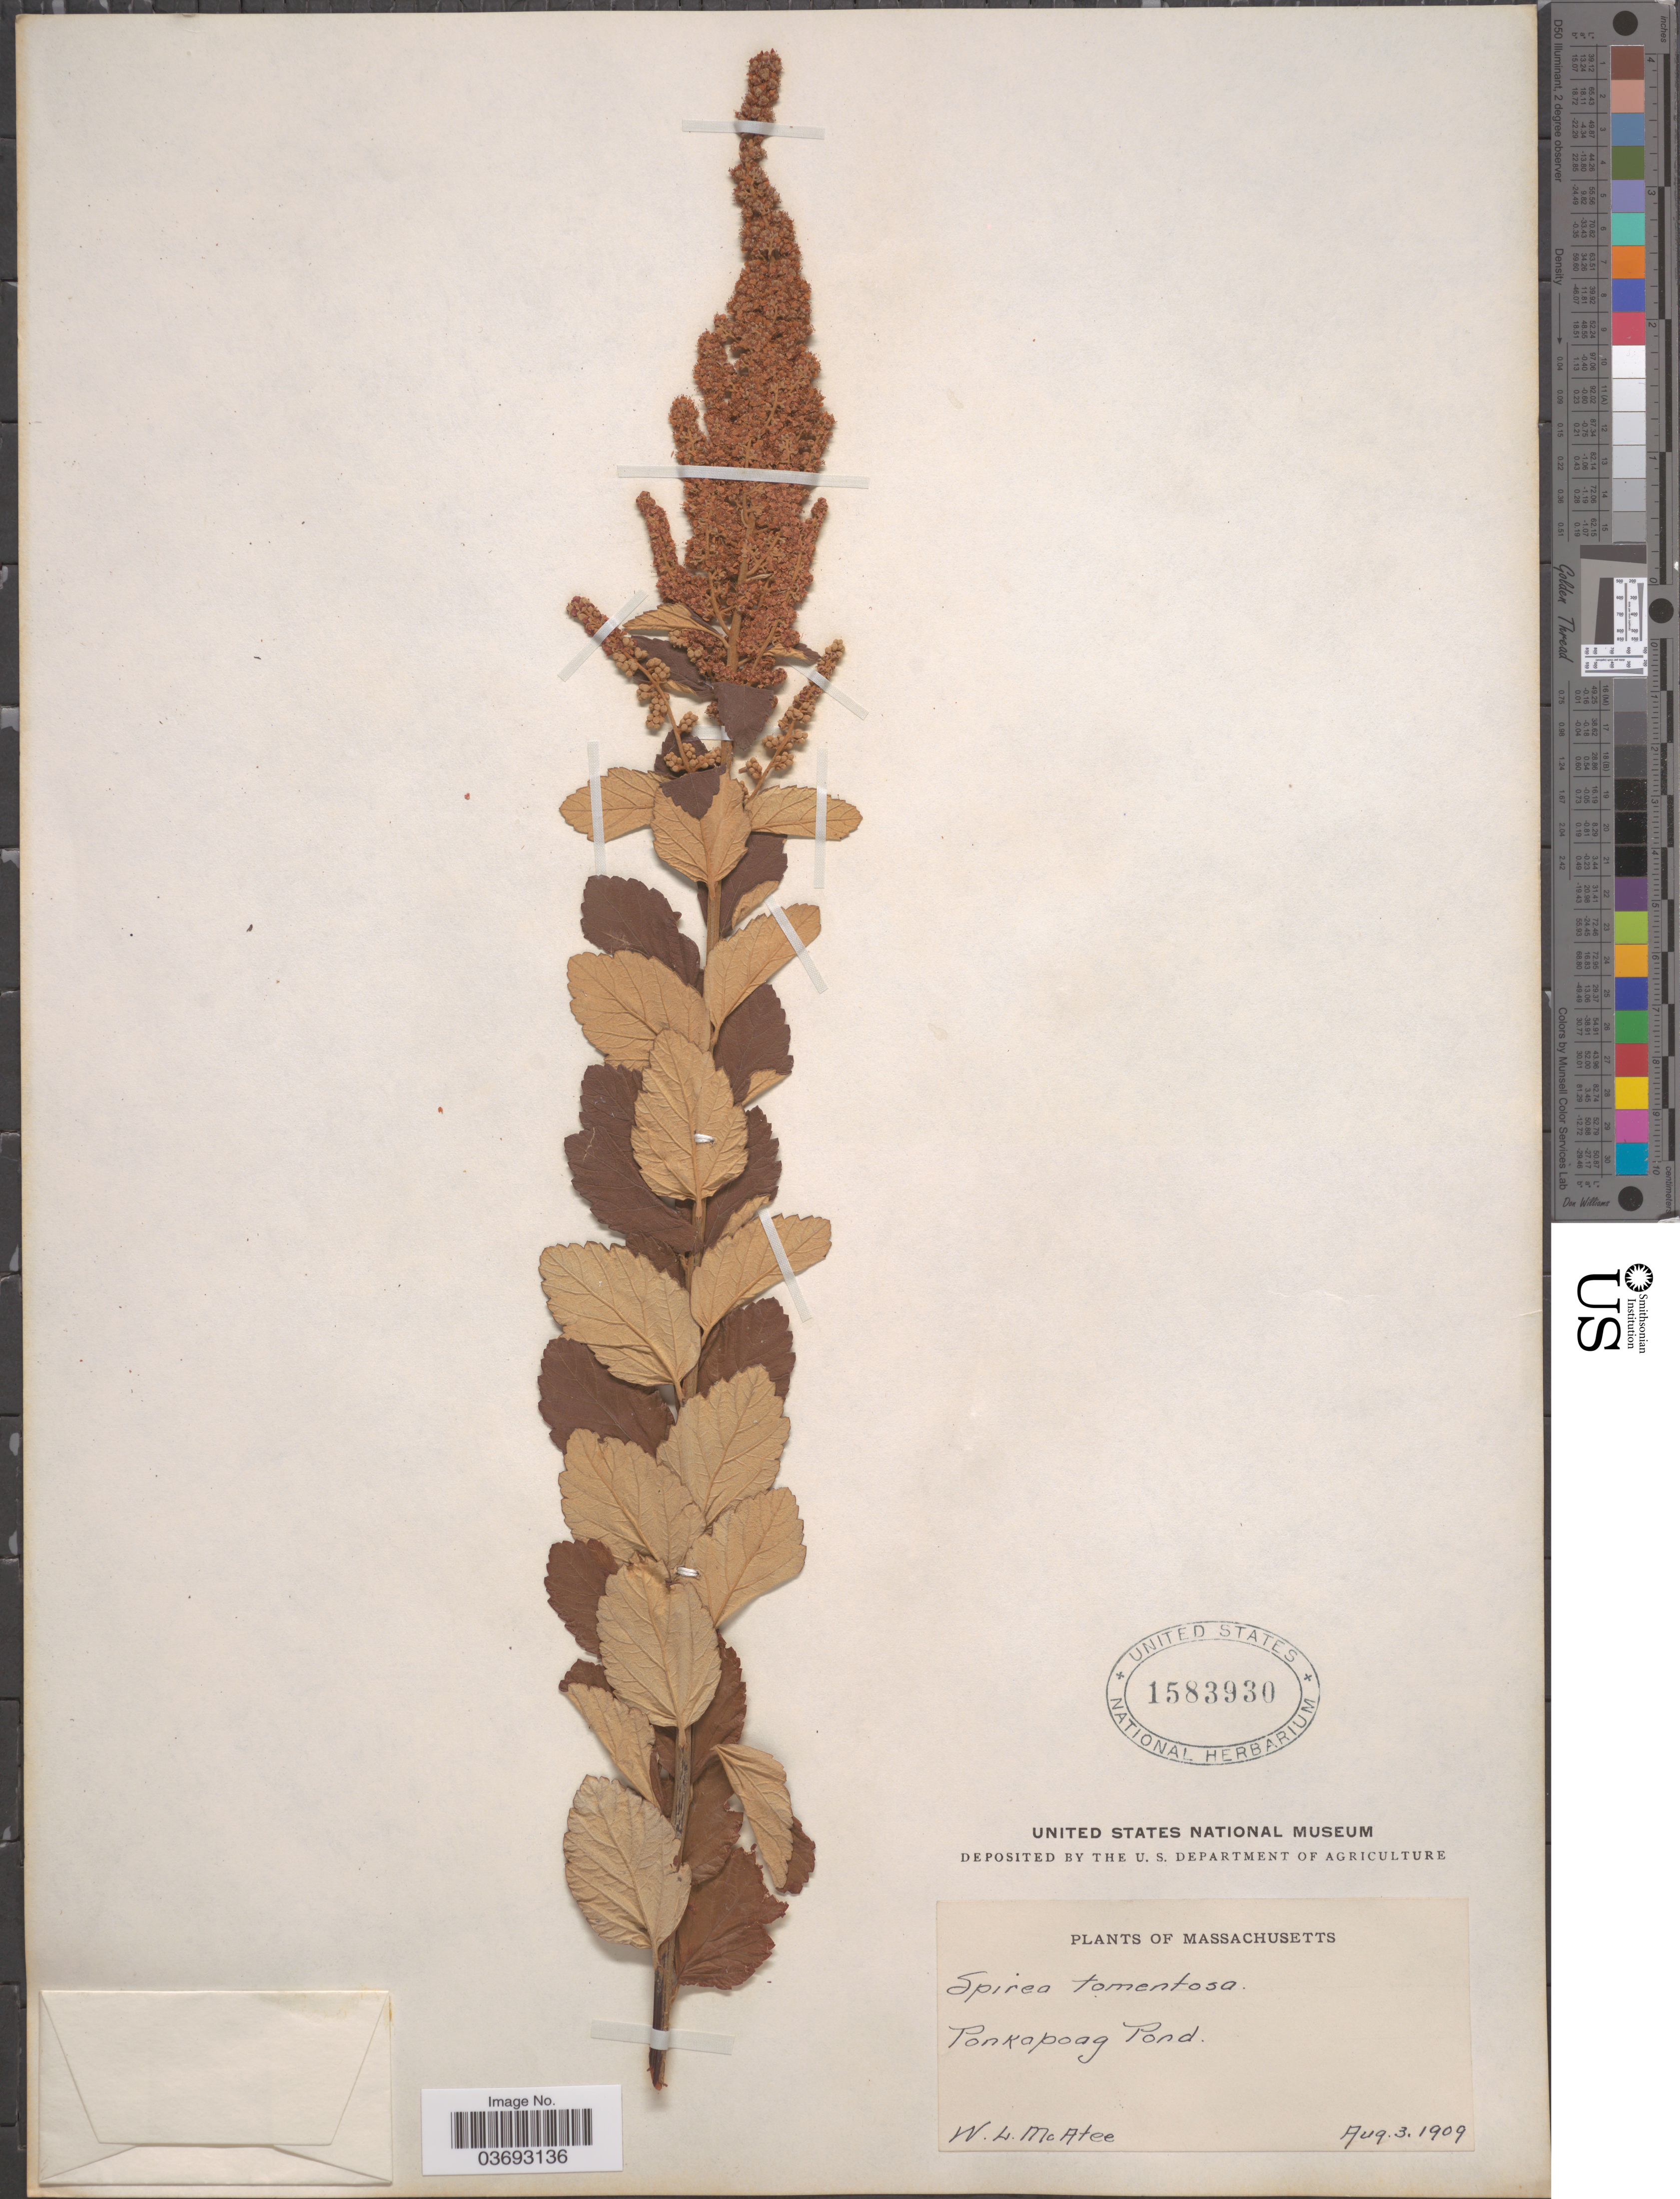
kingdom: Plantae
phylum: Tracheophyta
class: Magnoliopsida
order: Rosales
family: Rosaceae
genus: Spiraea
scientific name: Spiraea tomentosa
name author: L.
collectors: W. McAtee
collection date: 1909-08-03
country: United States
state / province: Massachusetts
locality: Ponkapoag Pond.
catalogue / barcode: US 1583930